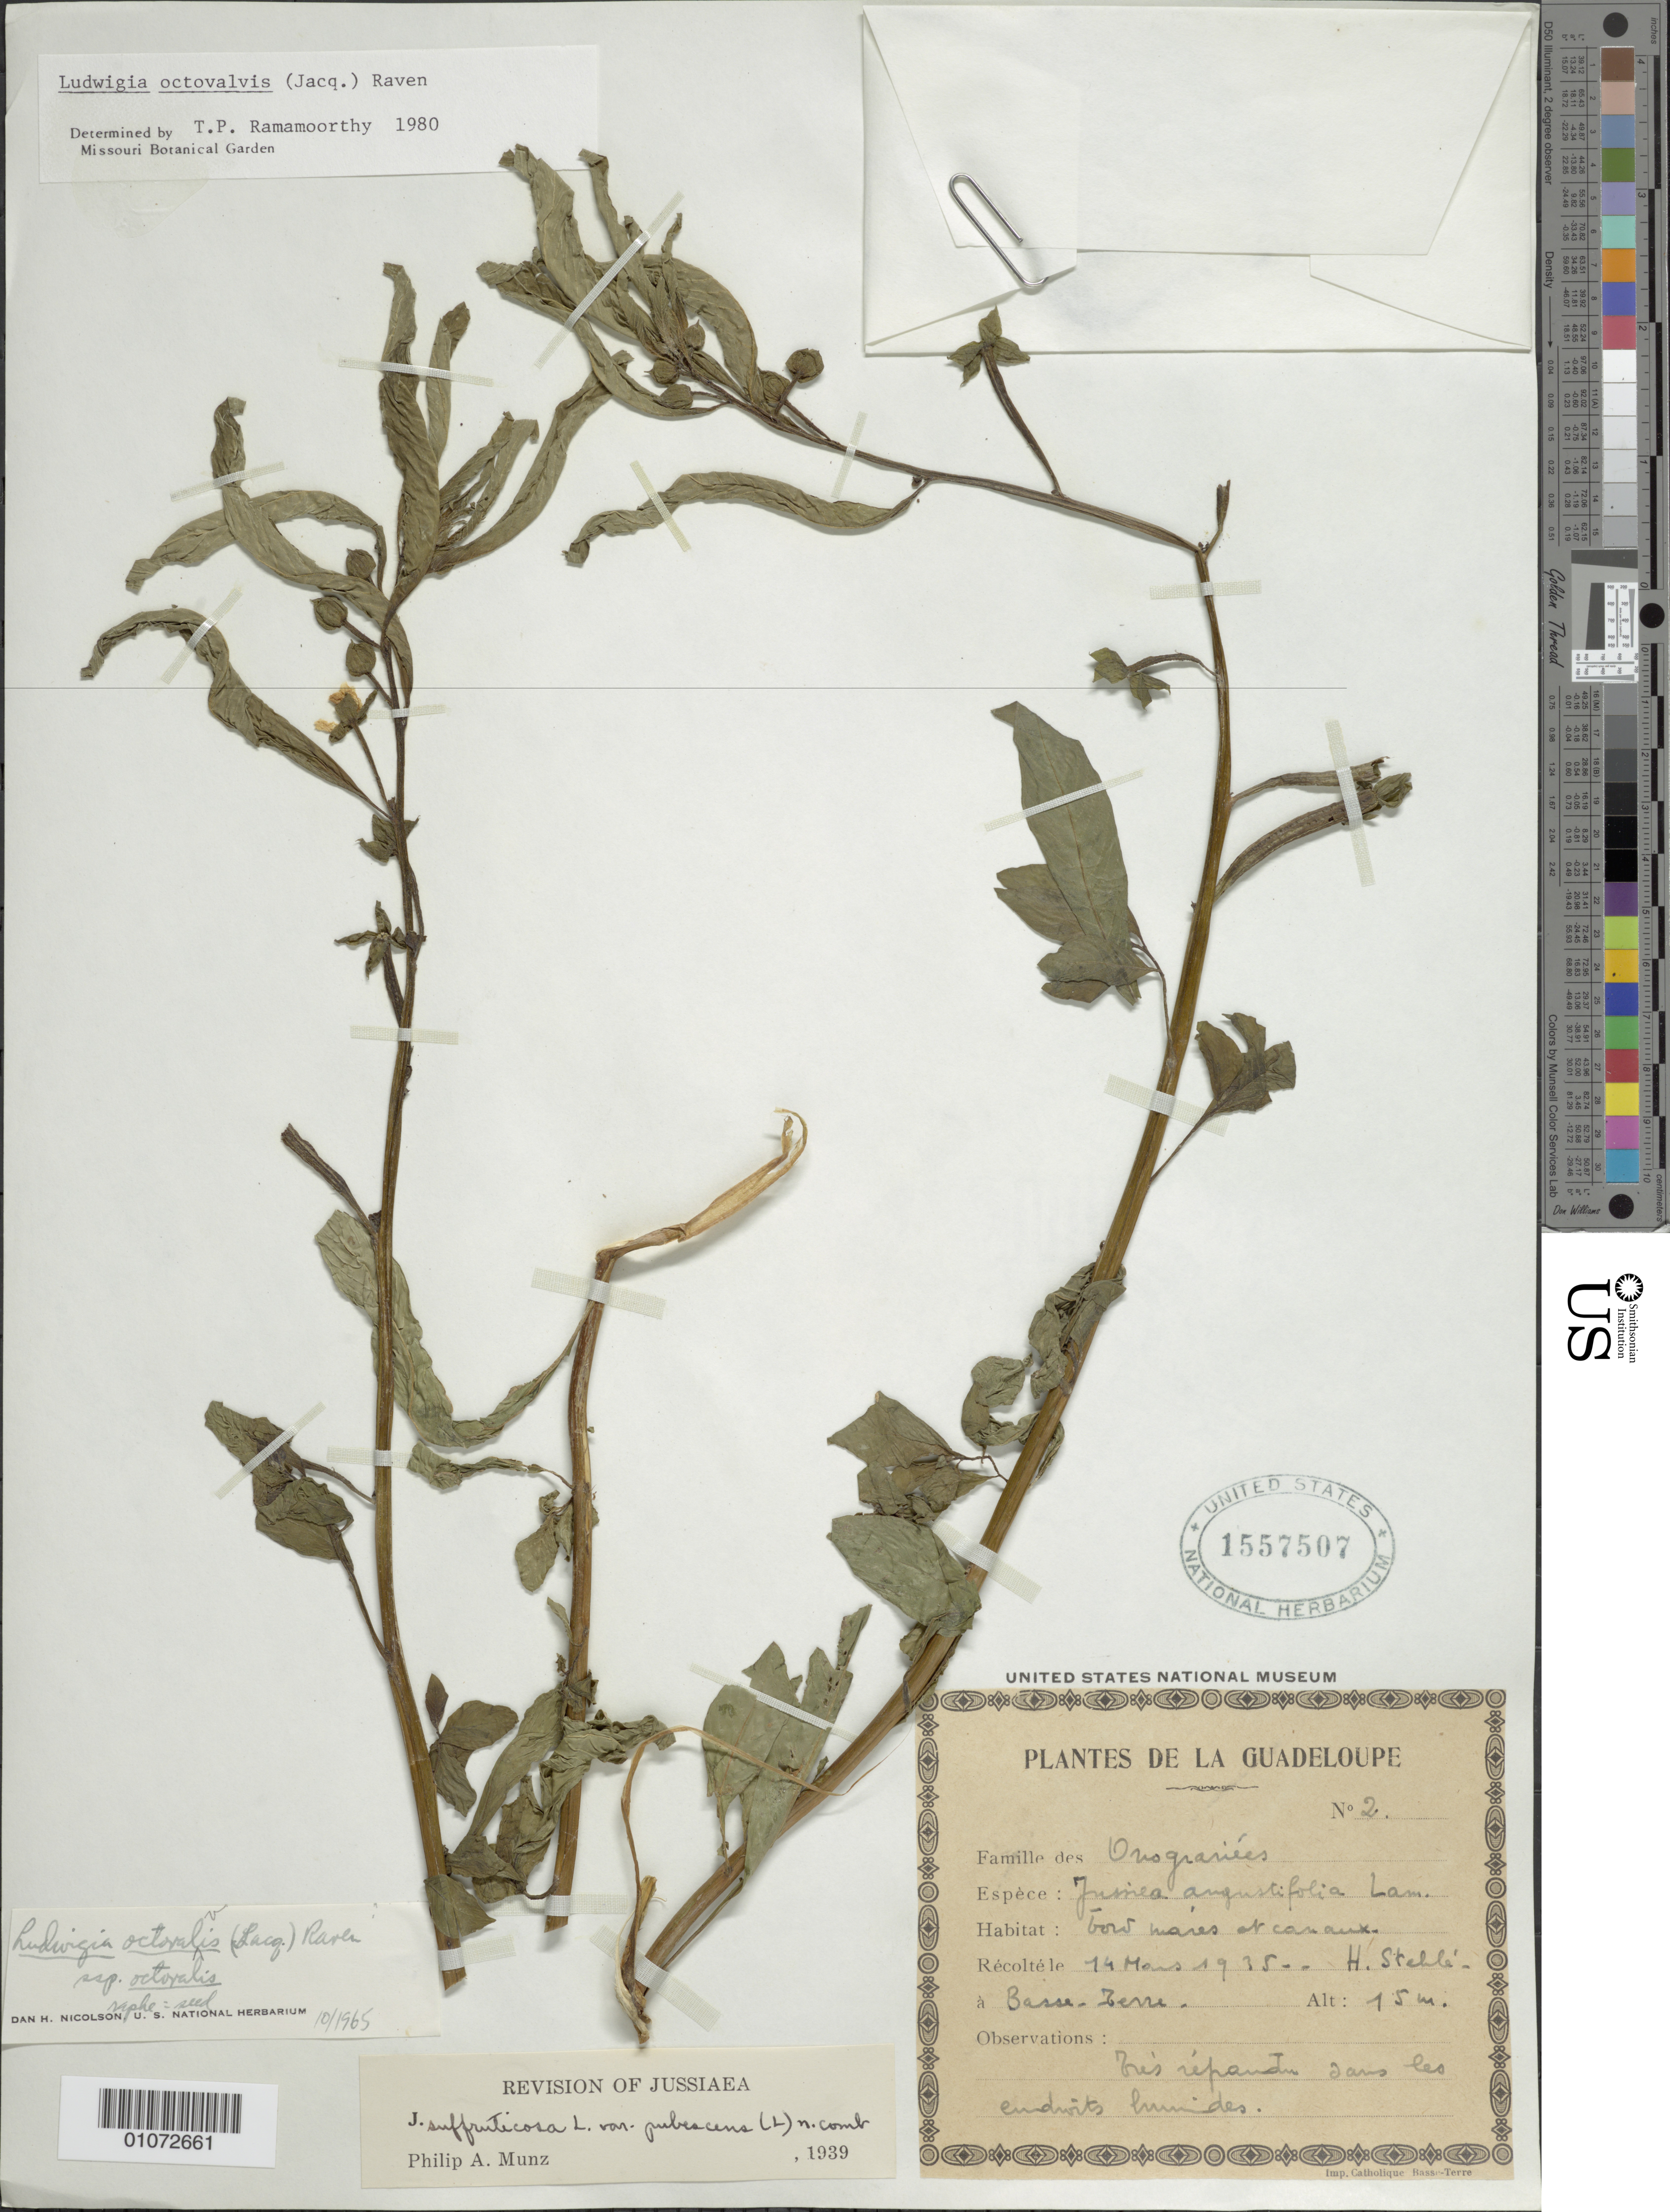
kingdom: Plantae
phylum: Tracheophyta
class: Magnoliopsida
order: Myrtales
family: Onagraceae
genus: Ludwigia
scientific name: Ludwigia octovalvis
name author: (Jacq.) P.H. Raven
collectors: H. Stehlé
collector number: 2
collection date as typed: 14 Mar 1935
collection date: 1935-03-14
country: Guadeloupe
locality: Basse-Terre. On banks of ponds and other wet places.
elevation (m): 15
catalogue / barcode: US 1557507